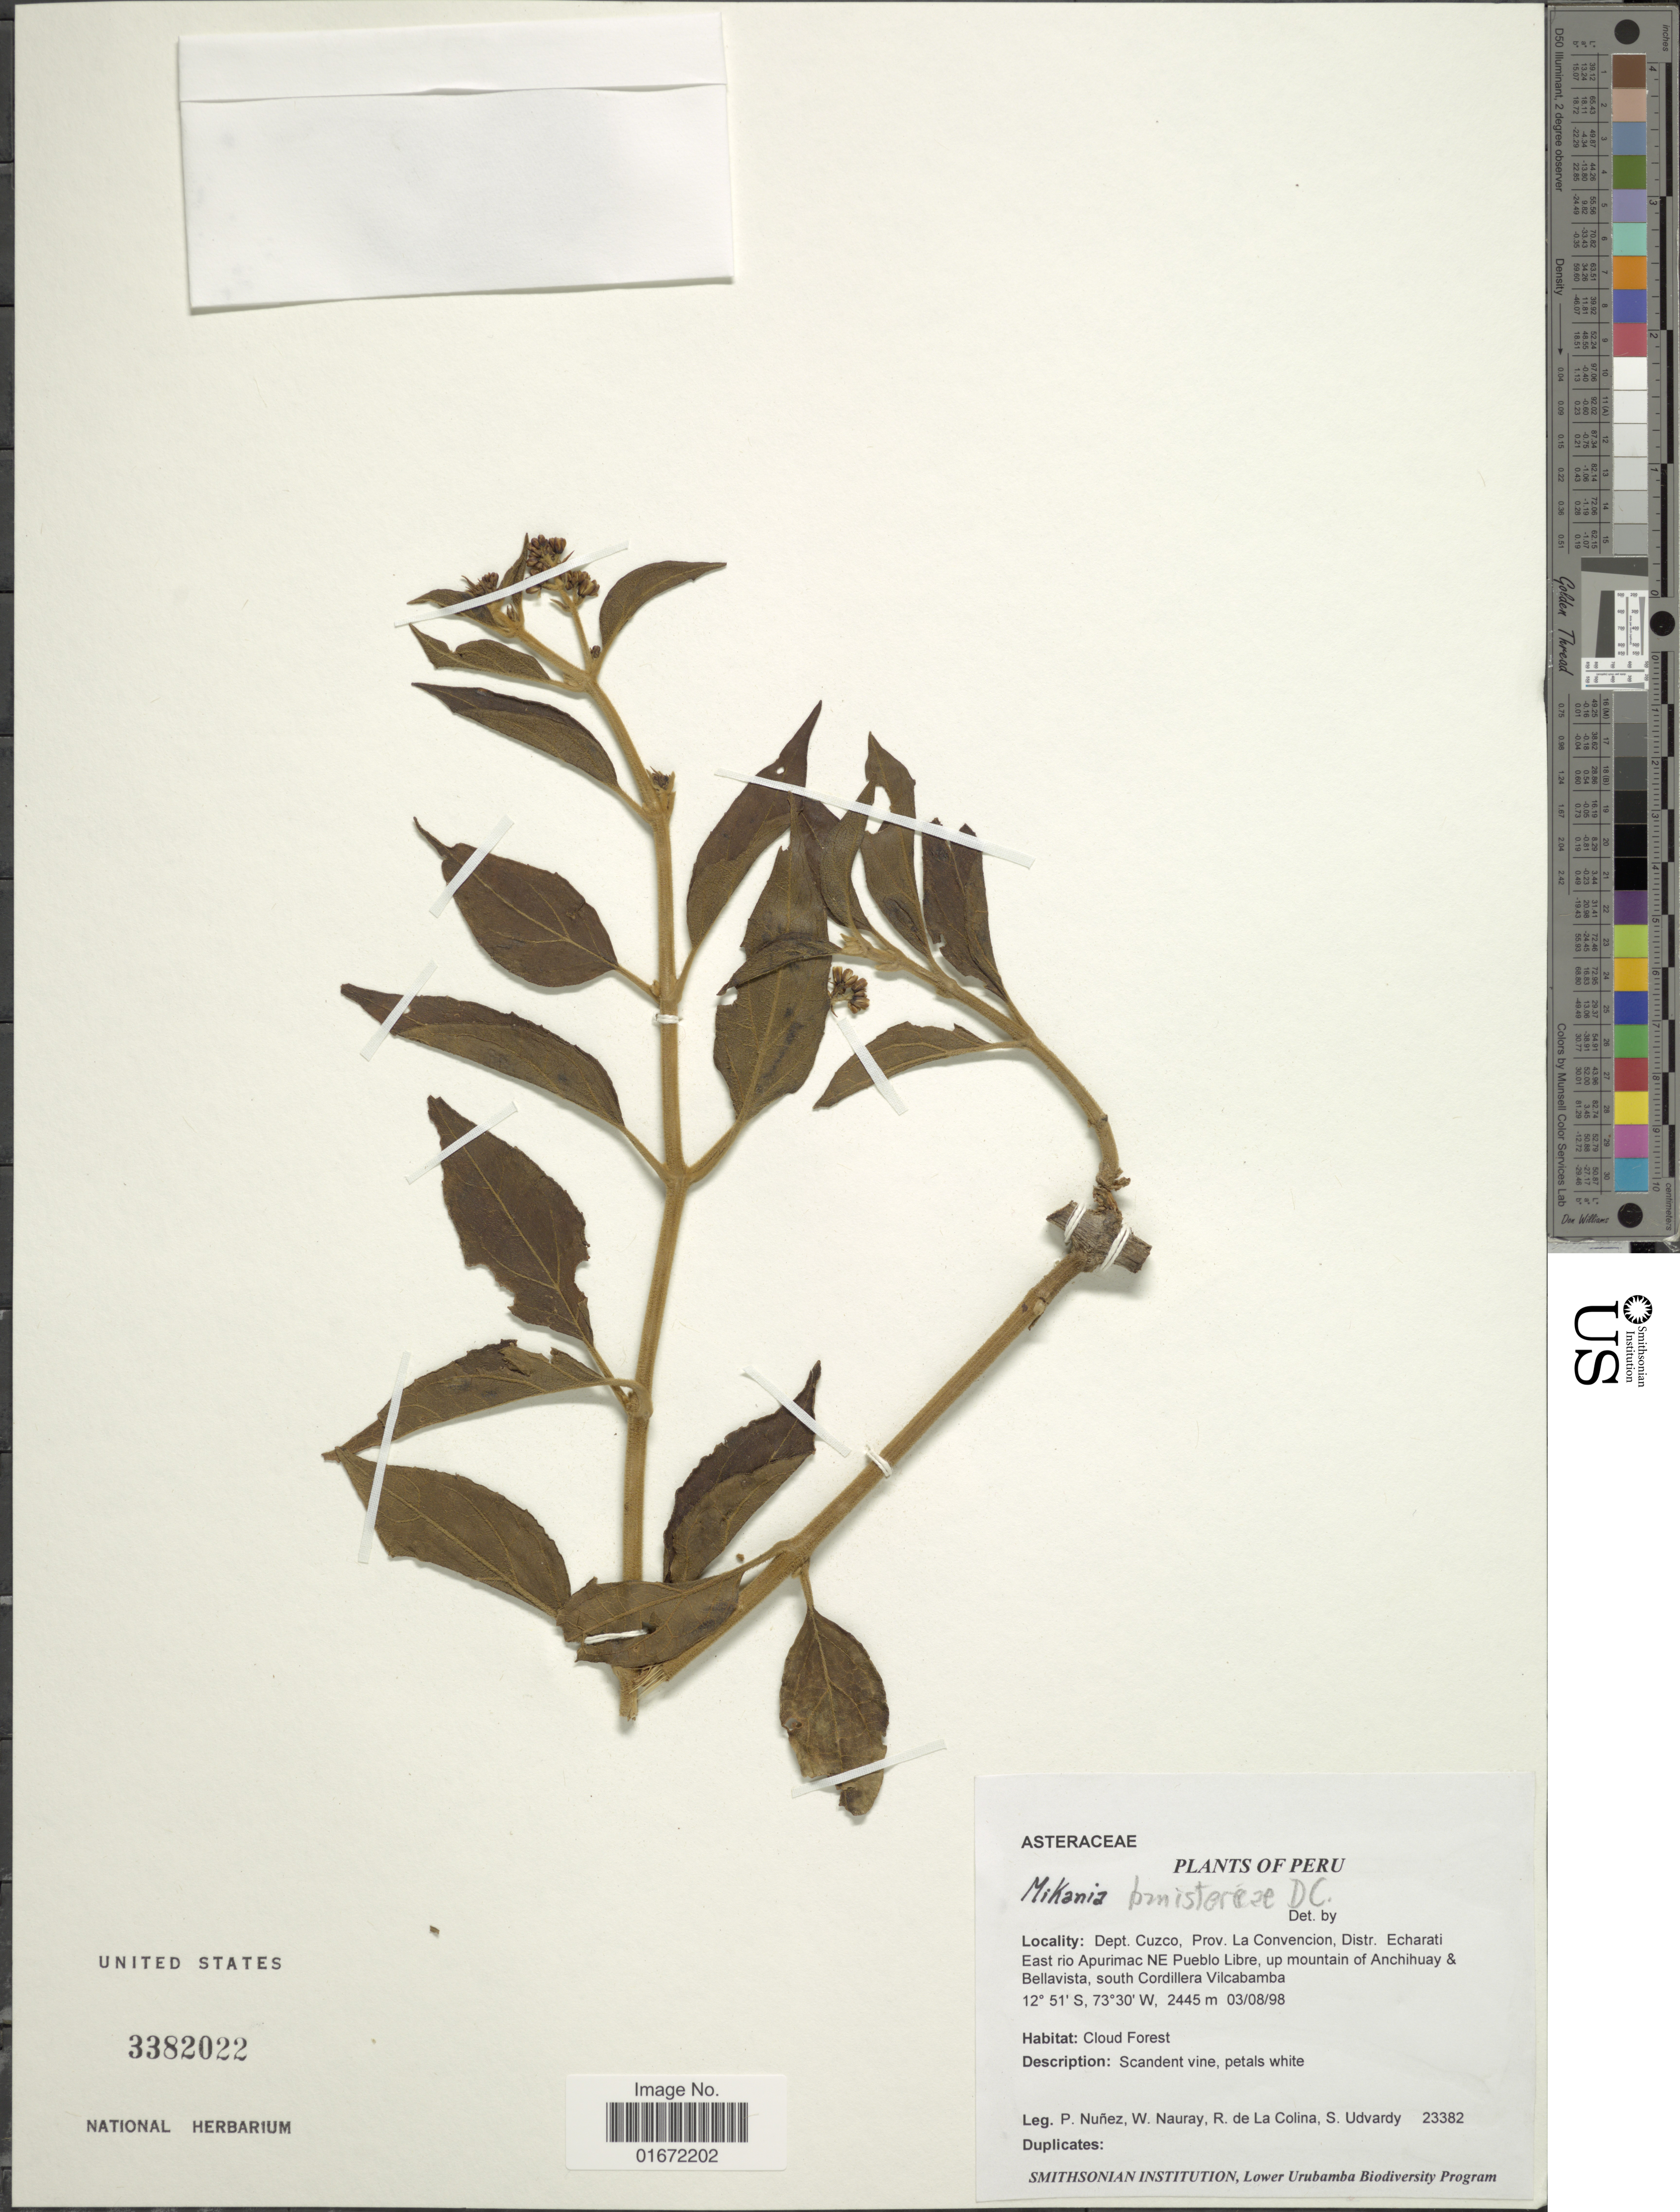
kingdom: Plantae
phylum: Tracheophyta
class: Magnoliopsida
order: Asterales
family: Asteraceae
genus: Mikania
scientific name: Mikania banisteriae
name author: DC.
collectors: P. Nuñez V., W. Nauray, R. Colina & S. Udvardy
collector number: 23382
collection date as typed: Transcribed d/m/y: 3/8/98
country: Peru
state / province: Cusco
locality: Dept. Cuzco, Prov. La Convencion, Distr. Echarati East rio Apurimac NE Pueblo Libre, up mountain of Anchihuay & Bellavista, south Cordillera Vilcabamba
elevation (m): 2445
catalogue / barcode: US 3382022